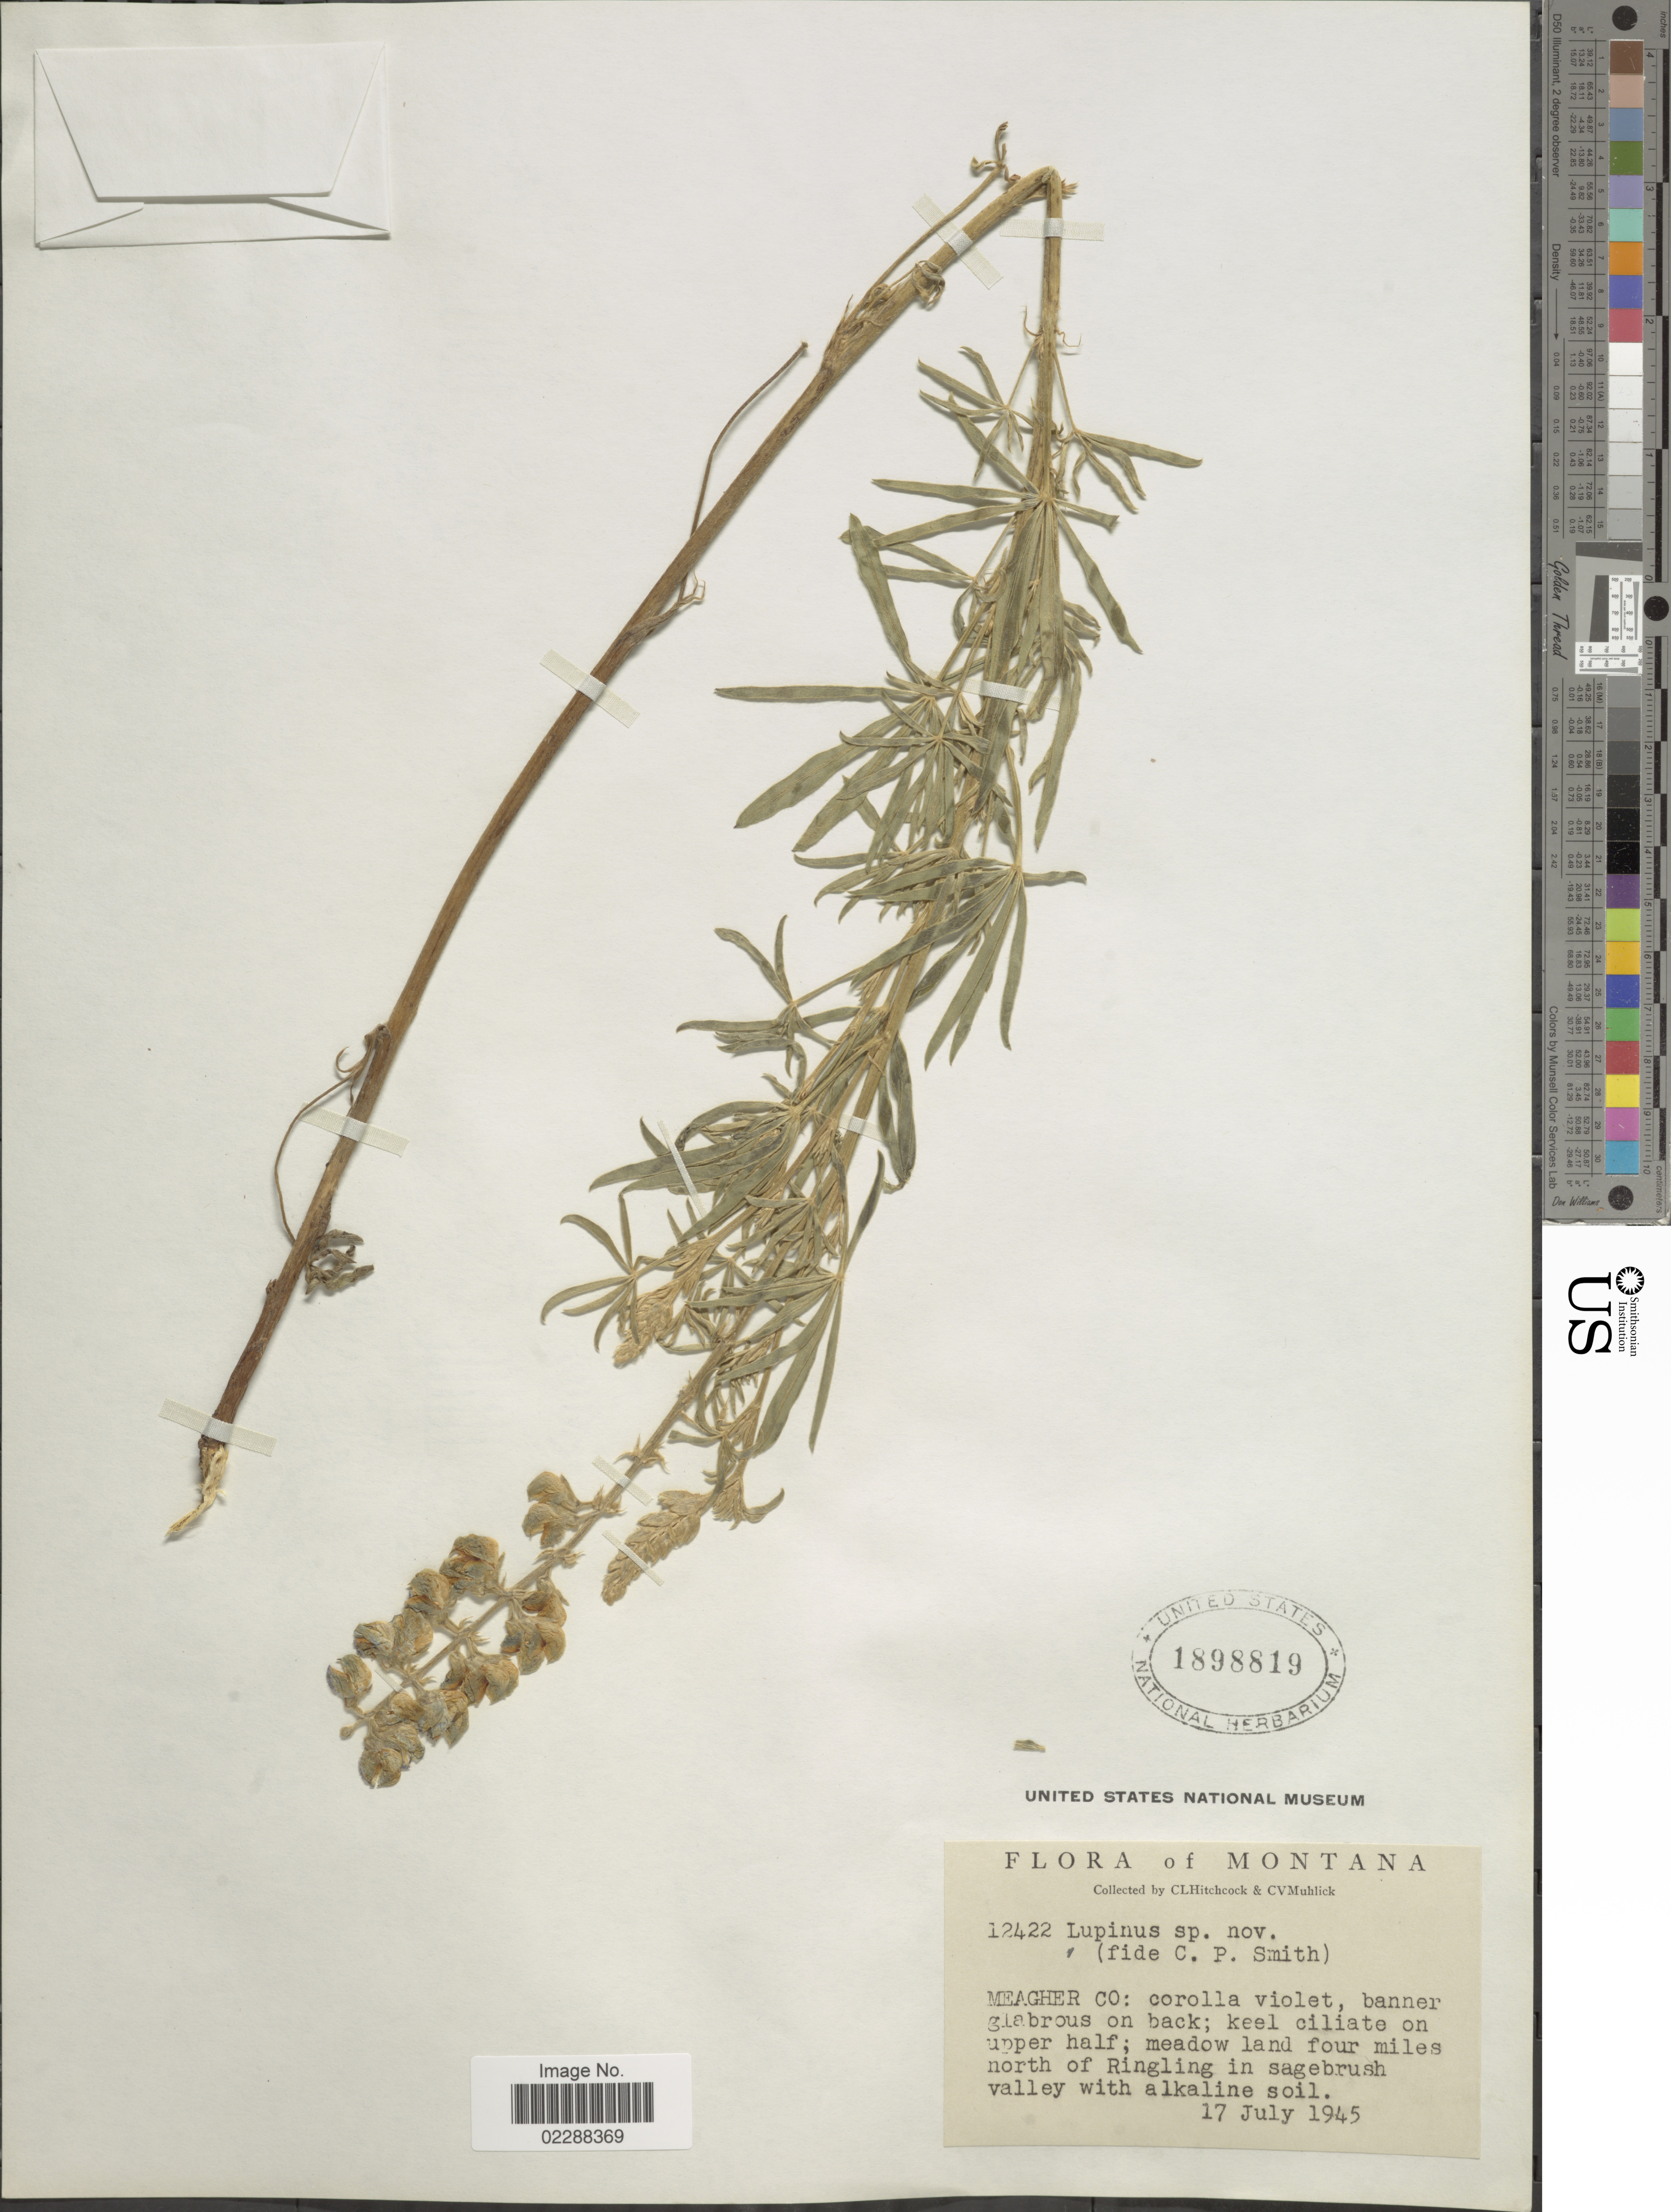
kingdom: Plantae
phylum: Tracheophyta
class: Magnoliopsida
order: Fabales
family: Fabaceae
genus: Lupinus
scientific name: Lupinus sp.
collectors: C. L. Hitchcock & C. V. Muhlick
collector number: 12422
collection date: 1945-07-17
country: United States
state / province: Montana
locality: Meagher Co: meadow land four miles north of Ringling in sagebrush [ valley with alkaline soil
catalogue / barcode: US 1898819